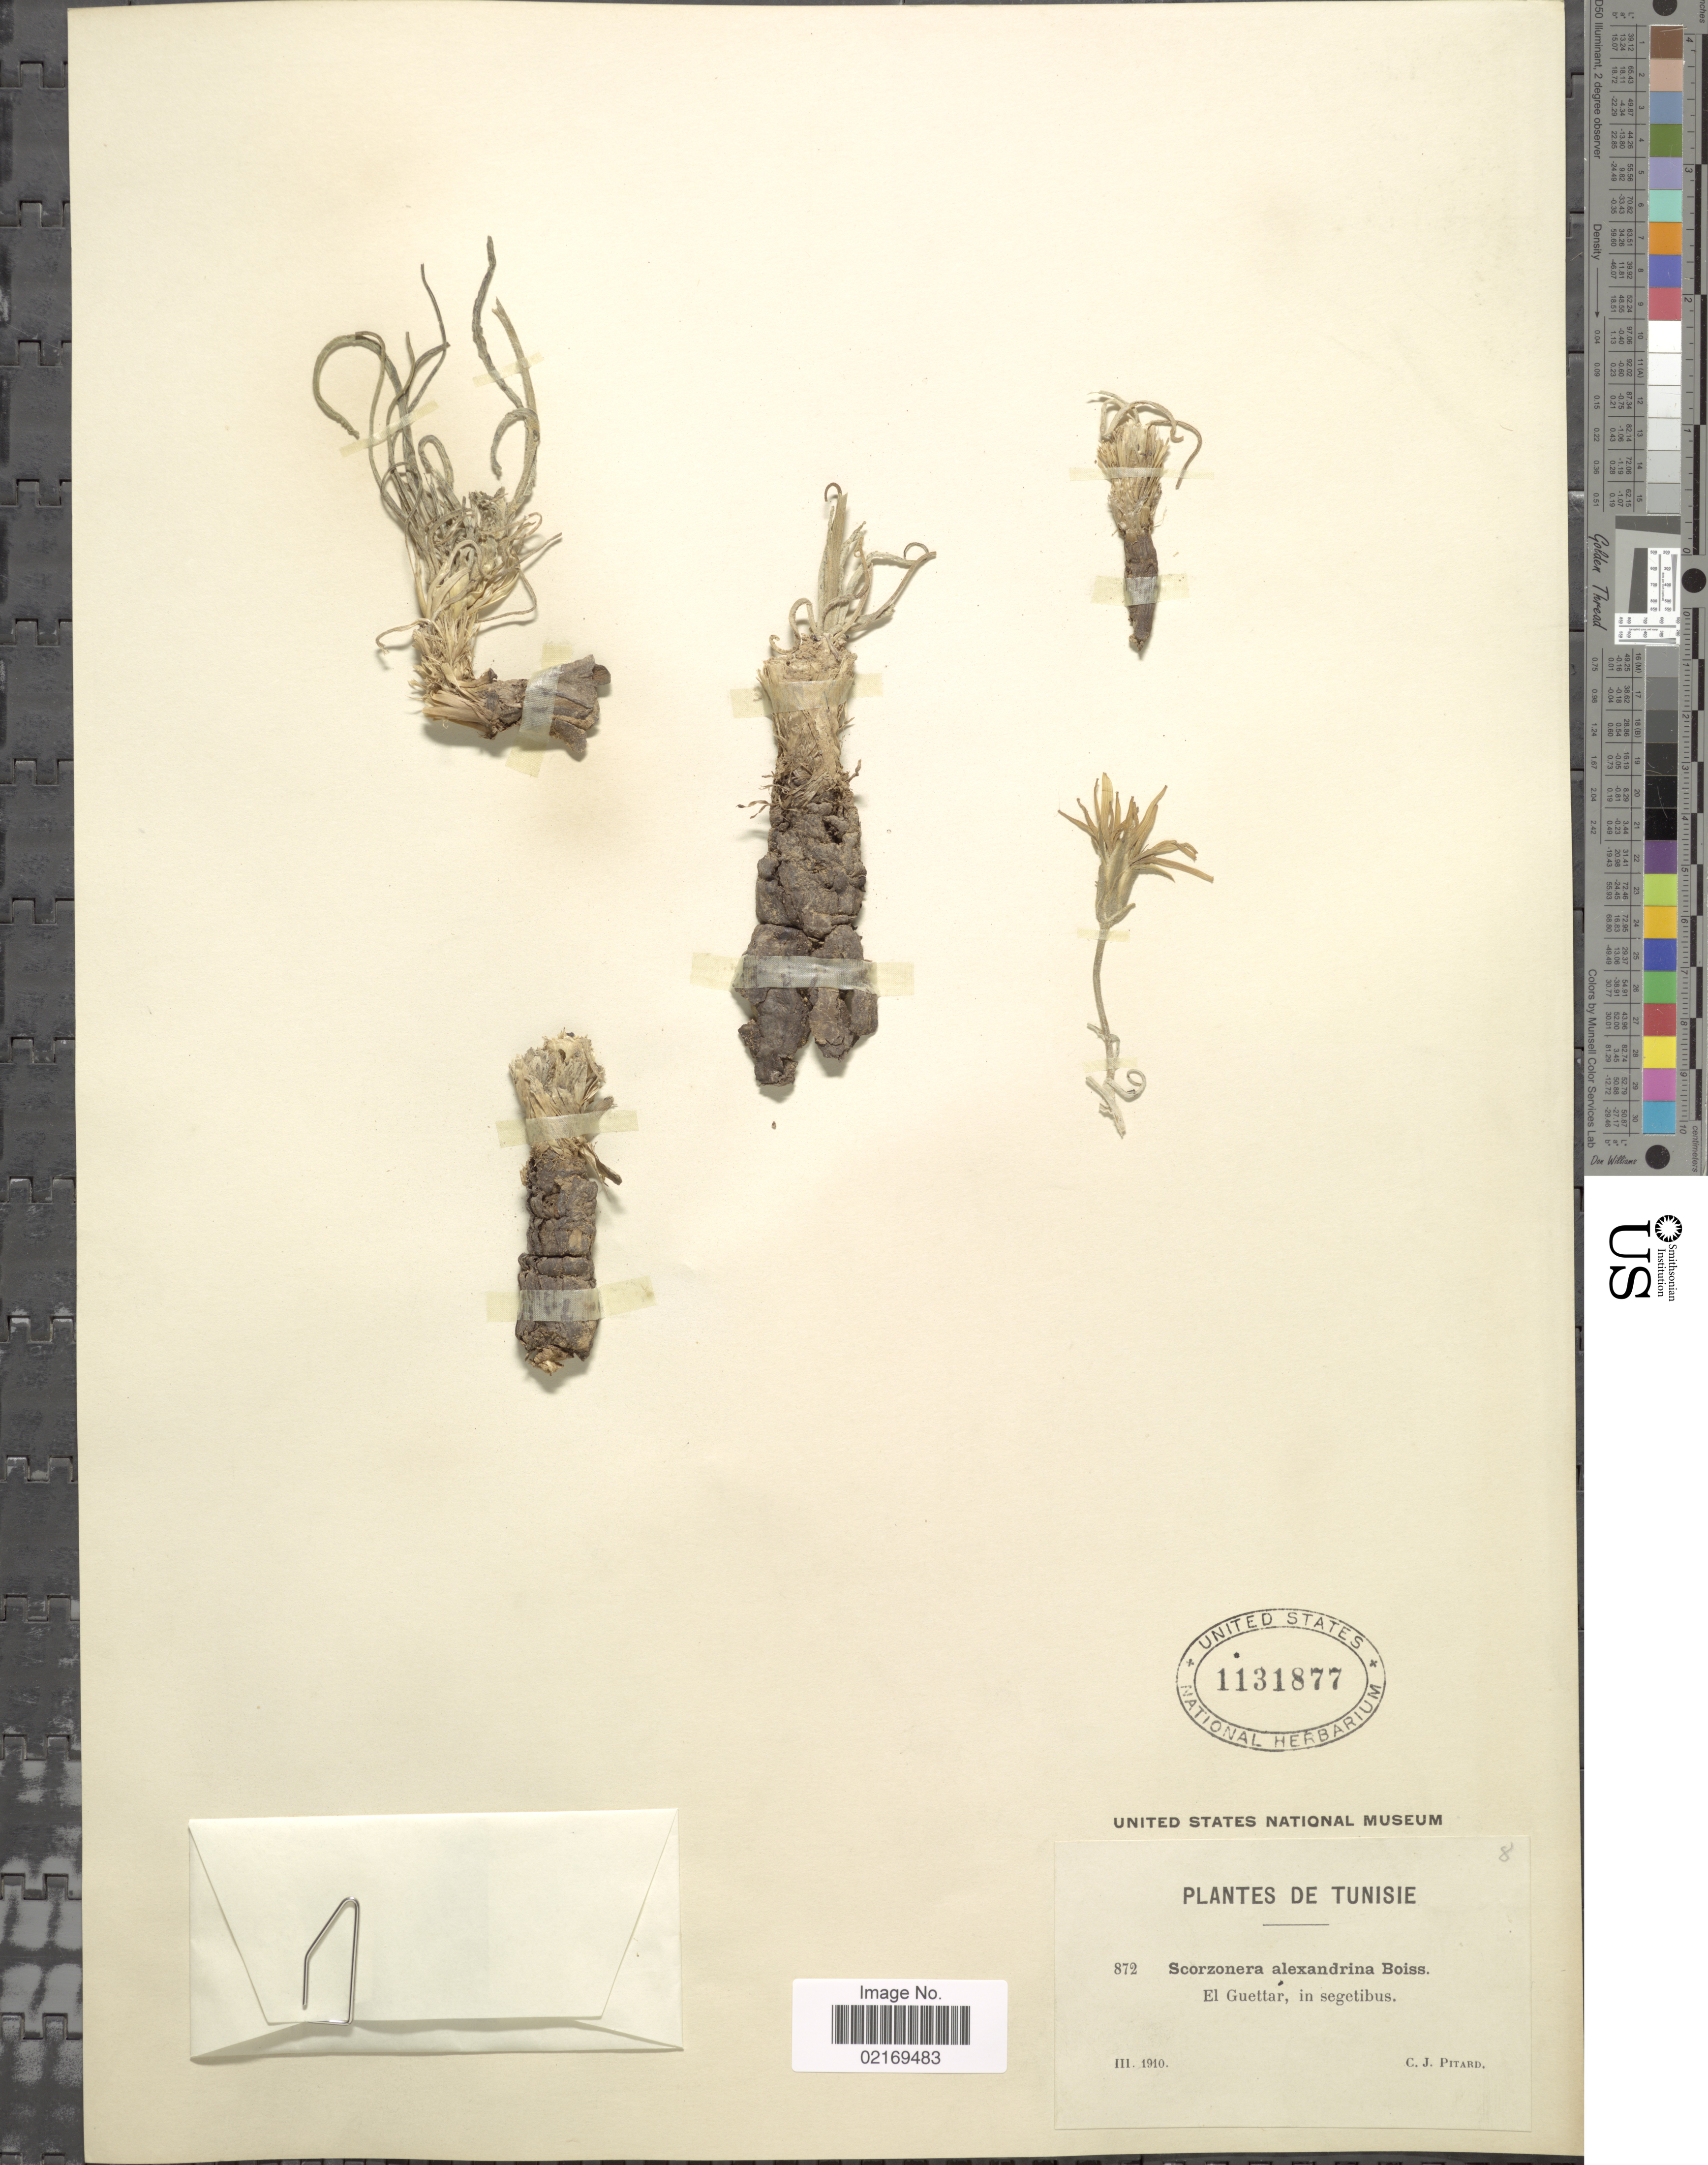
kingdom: Plantae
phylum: Tracheophyta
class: Magnoliopsida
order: Asterales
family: Asteraceae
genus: Scorzonera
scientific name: Scorzonera undulata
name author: Vahl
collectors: C. Pitard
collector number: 872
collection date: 1910-03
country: Tunisia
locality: Tunisie, El Guettar, in segetibus.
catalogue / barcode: US 1131877